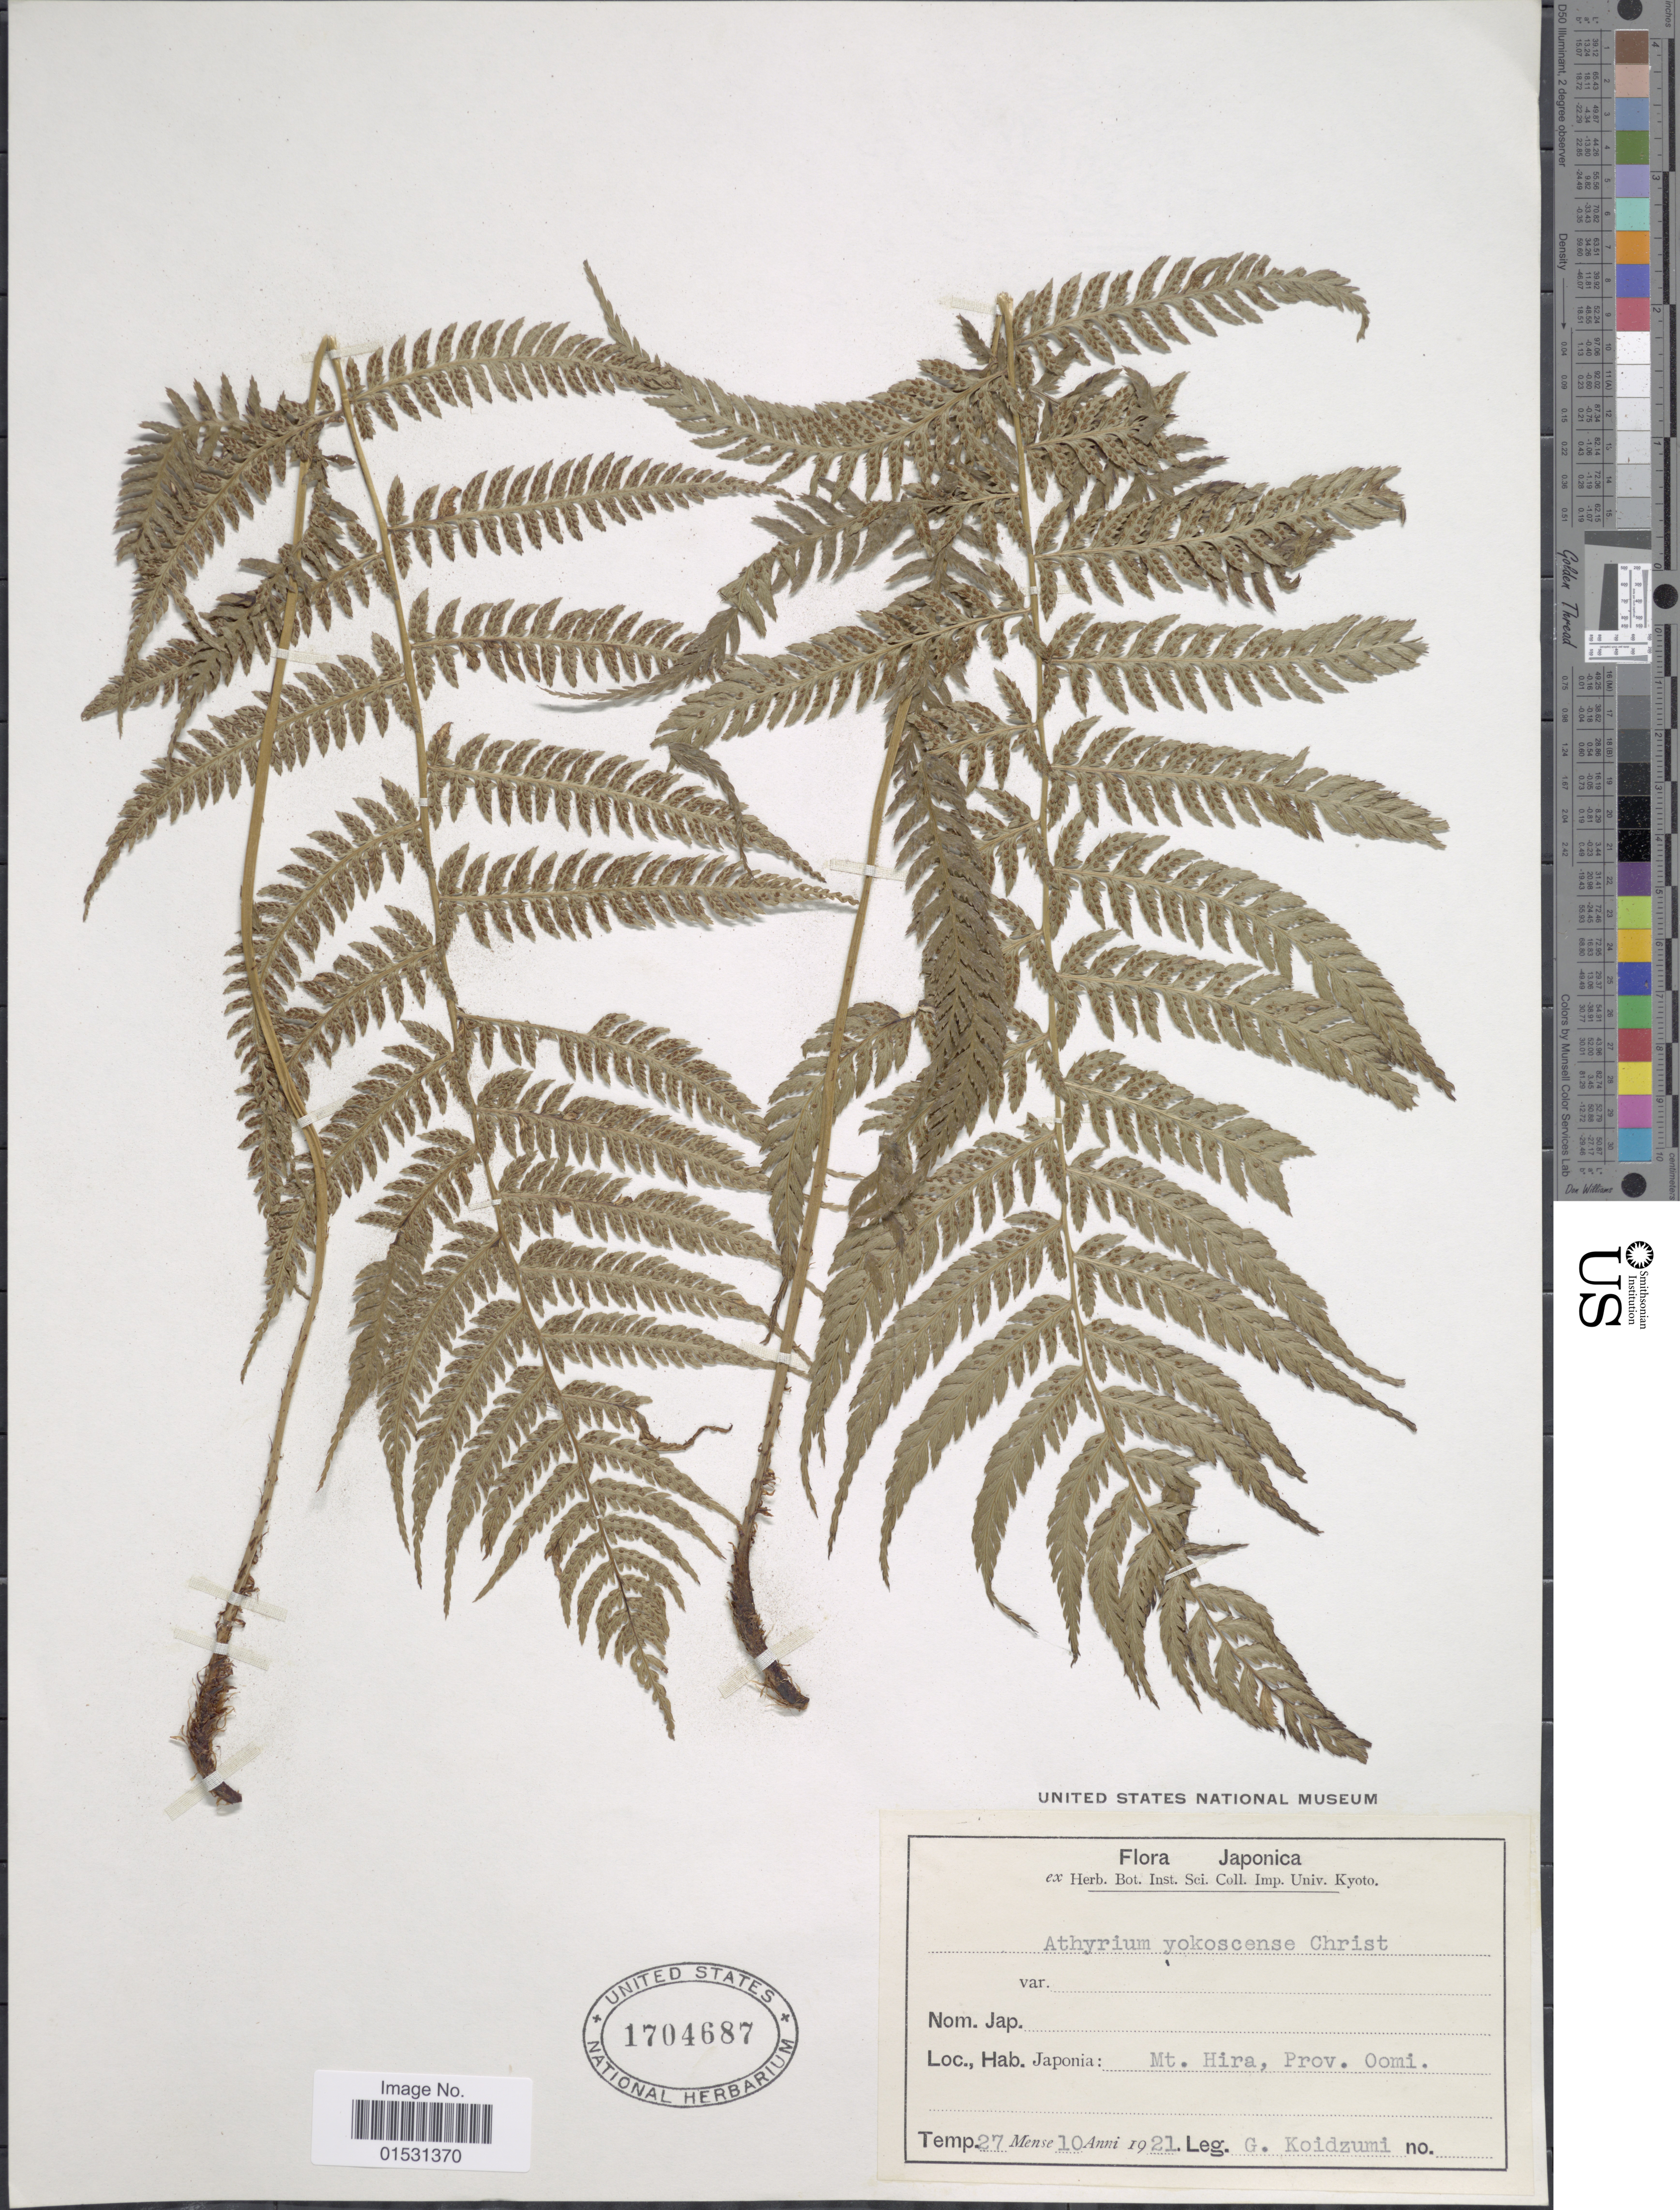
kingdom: Plantae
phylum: Tracheophyta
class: Polypodiopsida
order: Polypodiales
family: Athyriaceae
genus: Athyrium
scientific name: Athyrium yokoscense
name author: (Franch. & Sav.) Christ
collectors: G. Koidzumi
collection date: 1921-10-27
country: Japan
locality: Japonia. Japonica. Mt. Hira, Prov. Oomi.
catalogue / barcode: US 1704687